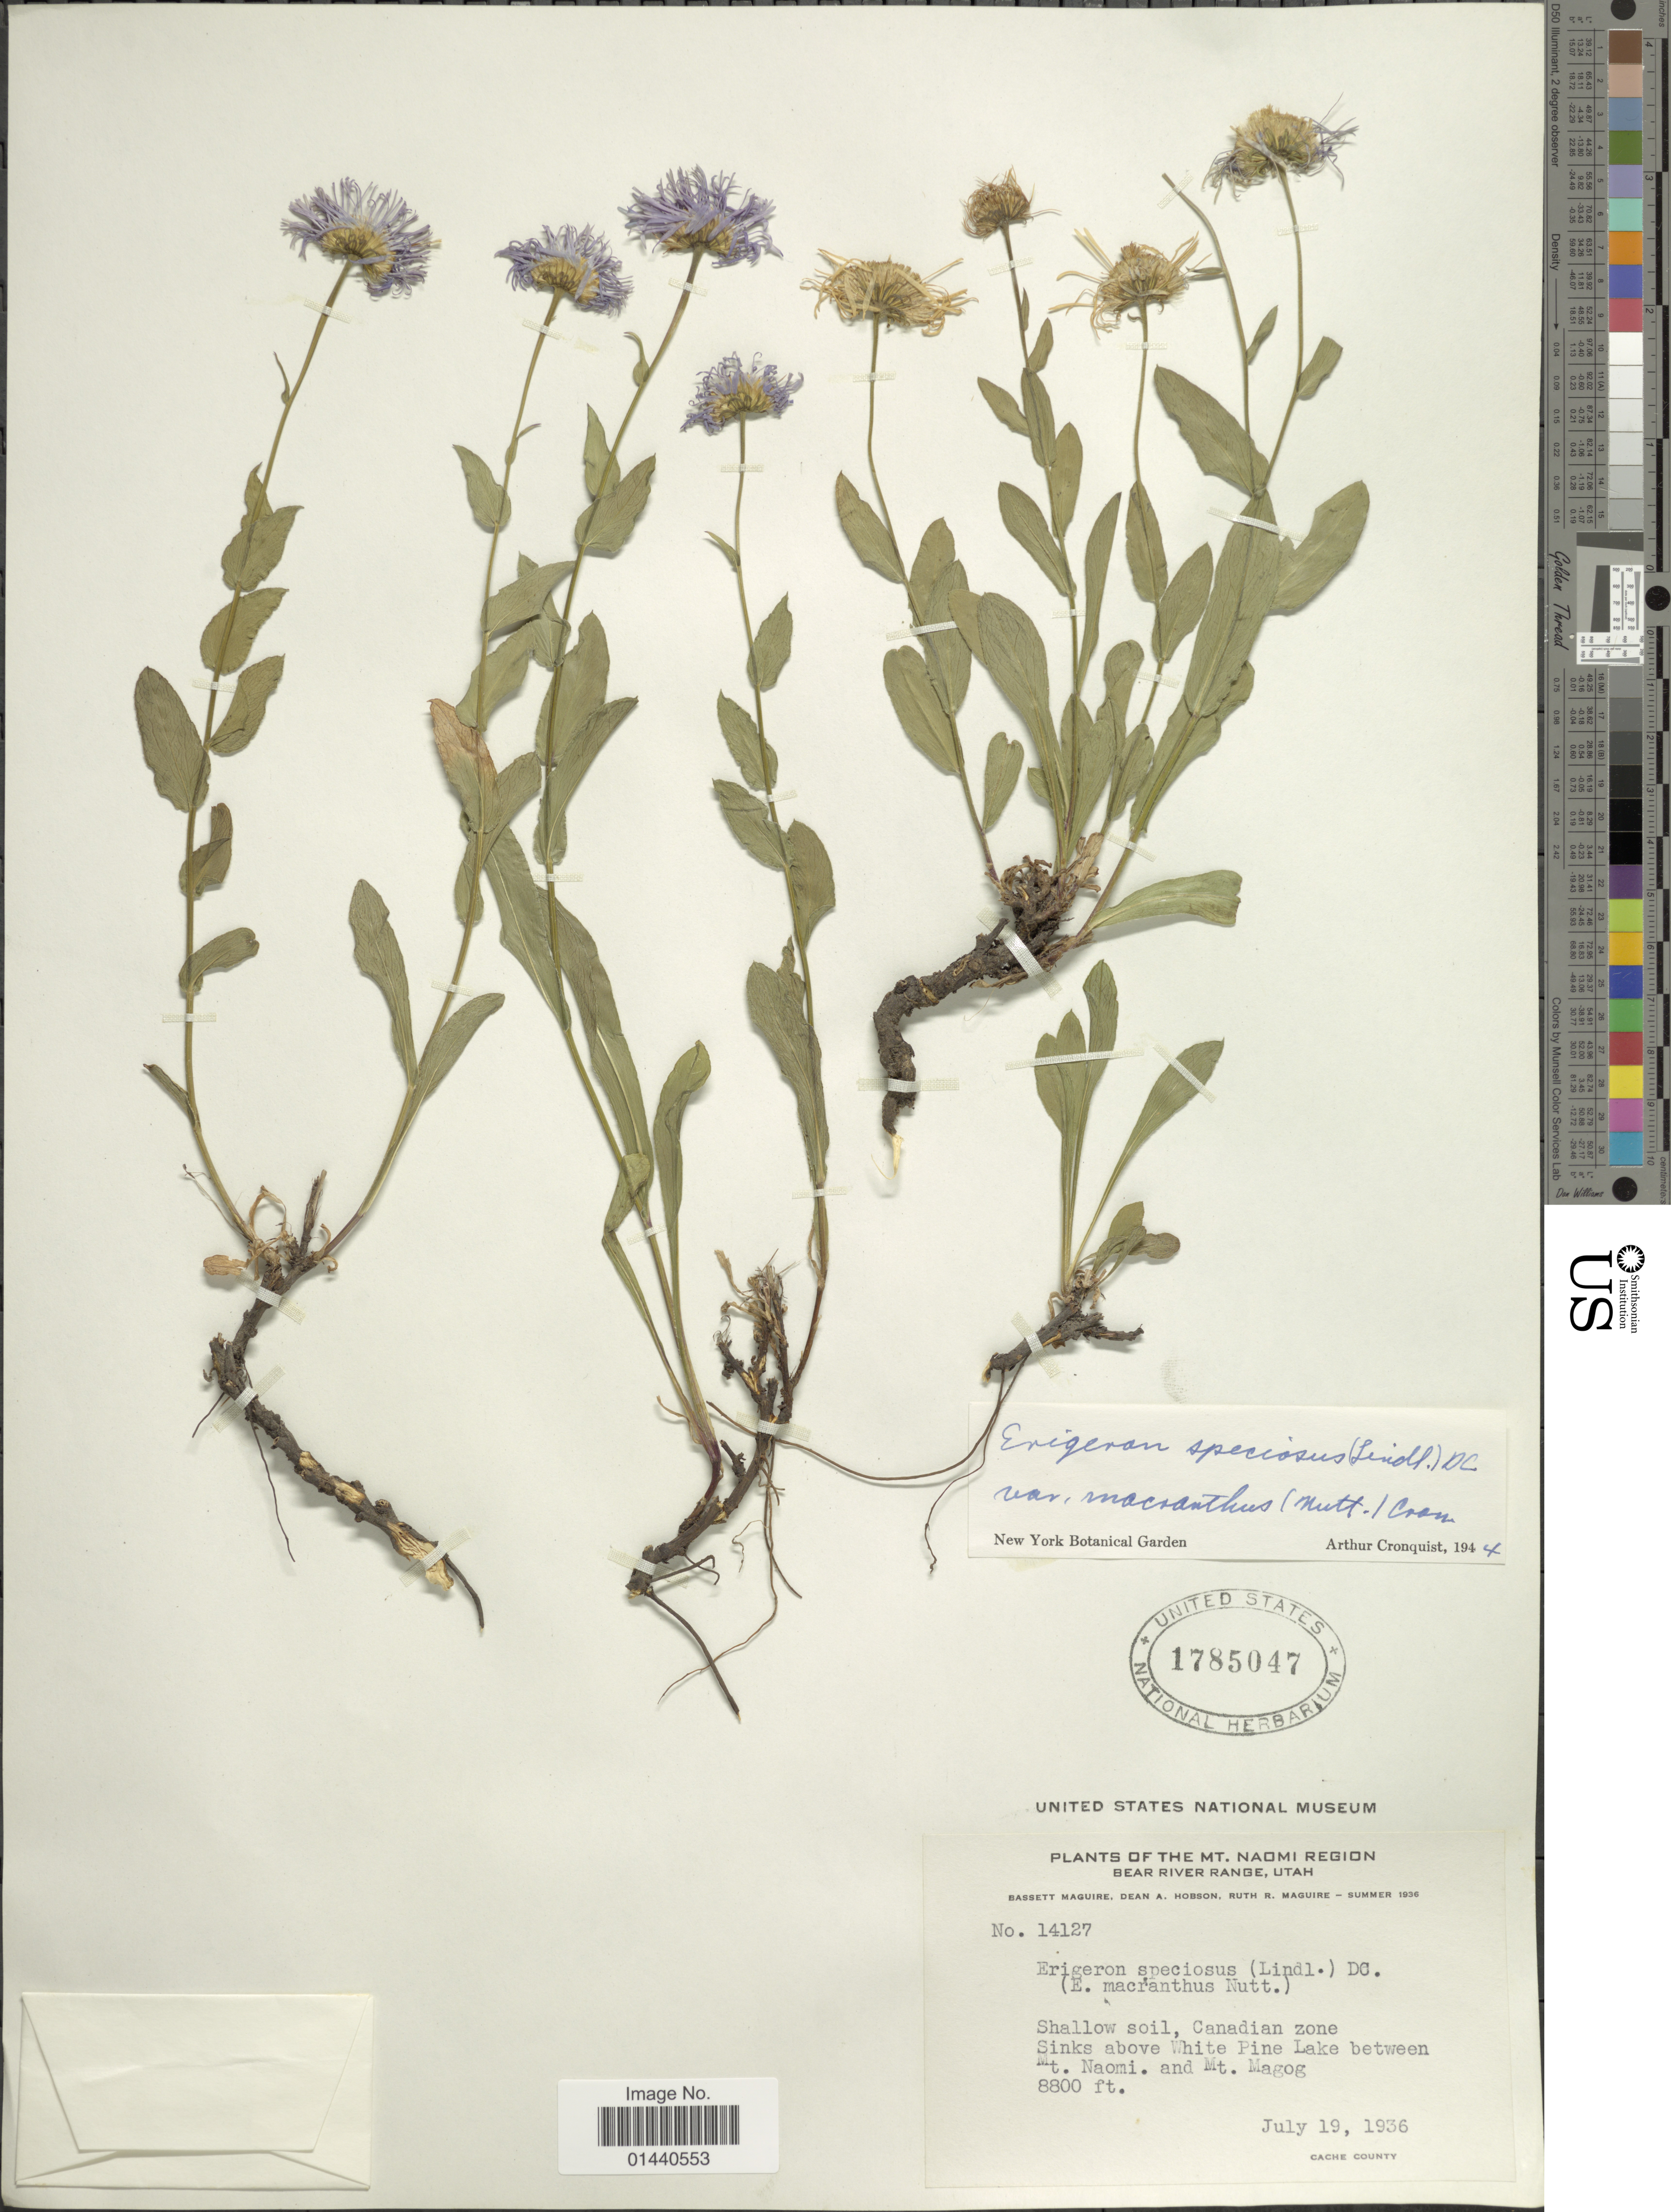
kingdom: Plantae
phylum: Tracheophyta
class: Magnoliopsida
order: Asterales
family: Asteraceae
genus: Erigeron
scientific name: Erigeron speciosus var. macranthus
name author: (Nutt.) Cronq.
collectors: B. Maguire, D. Hobson & R. R. Maguire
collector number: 14127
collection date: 1936-07-19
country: United States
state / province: Utah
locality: The Mt. Naomi Region. Bear River Range. Canadian zone. Sinks above White Pine Lake between Mt. Naomi. and Mt. Magog.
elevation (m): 2682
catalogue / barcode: US 1785047